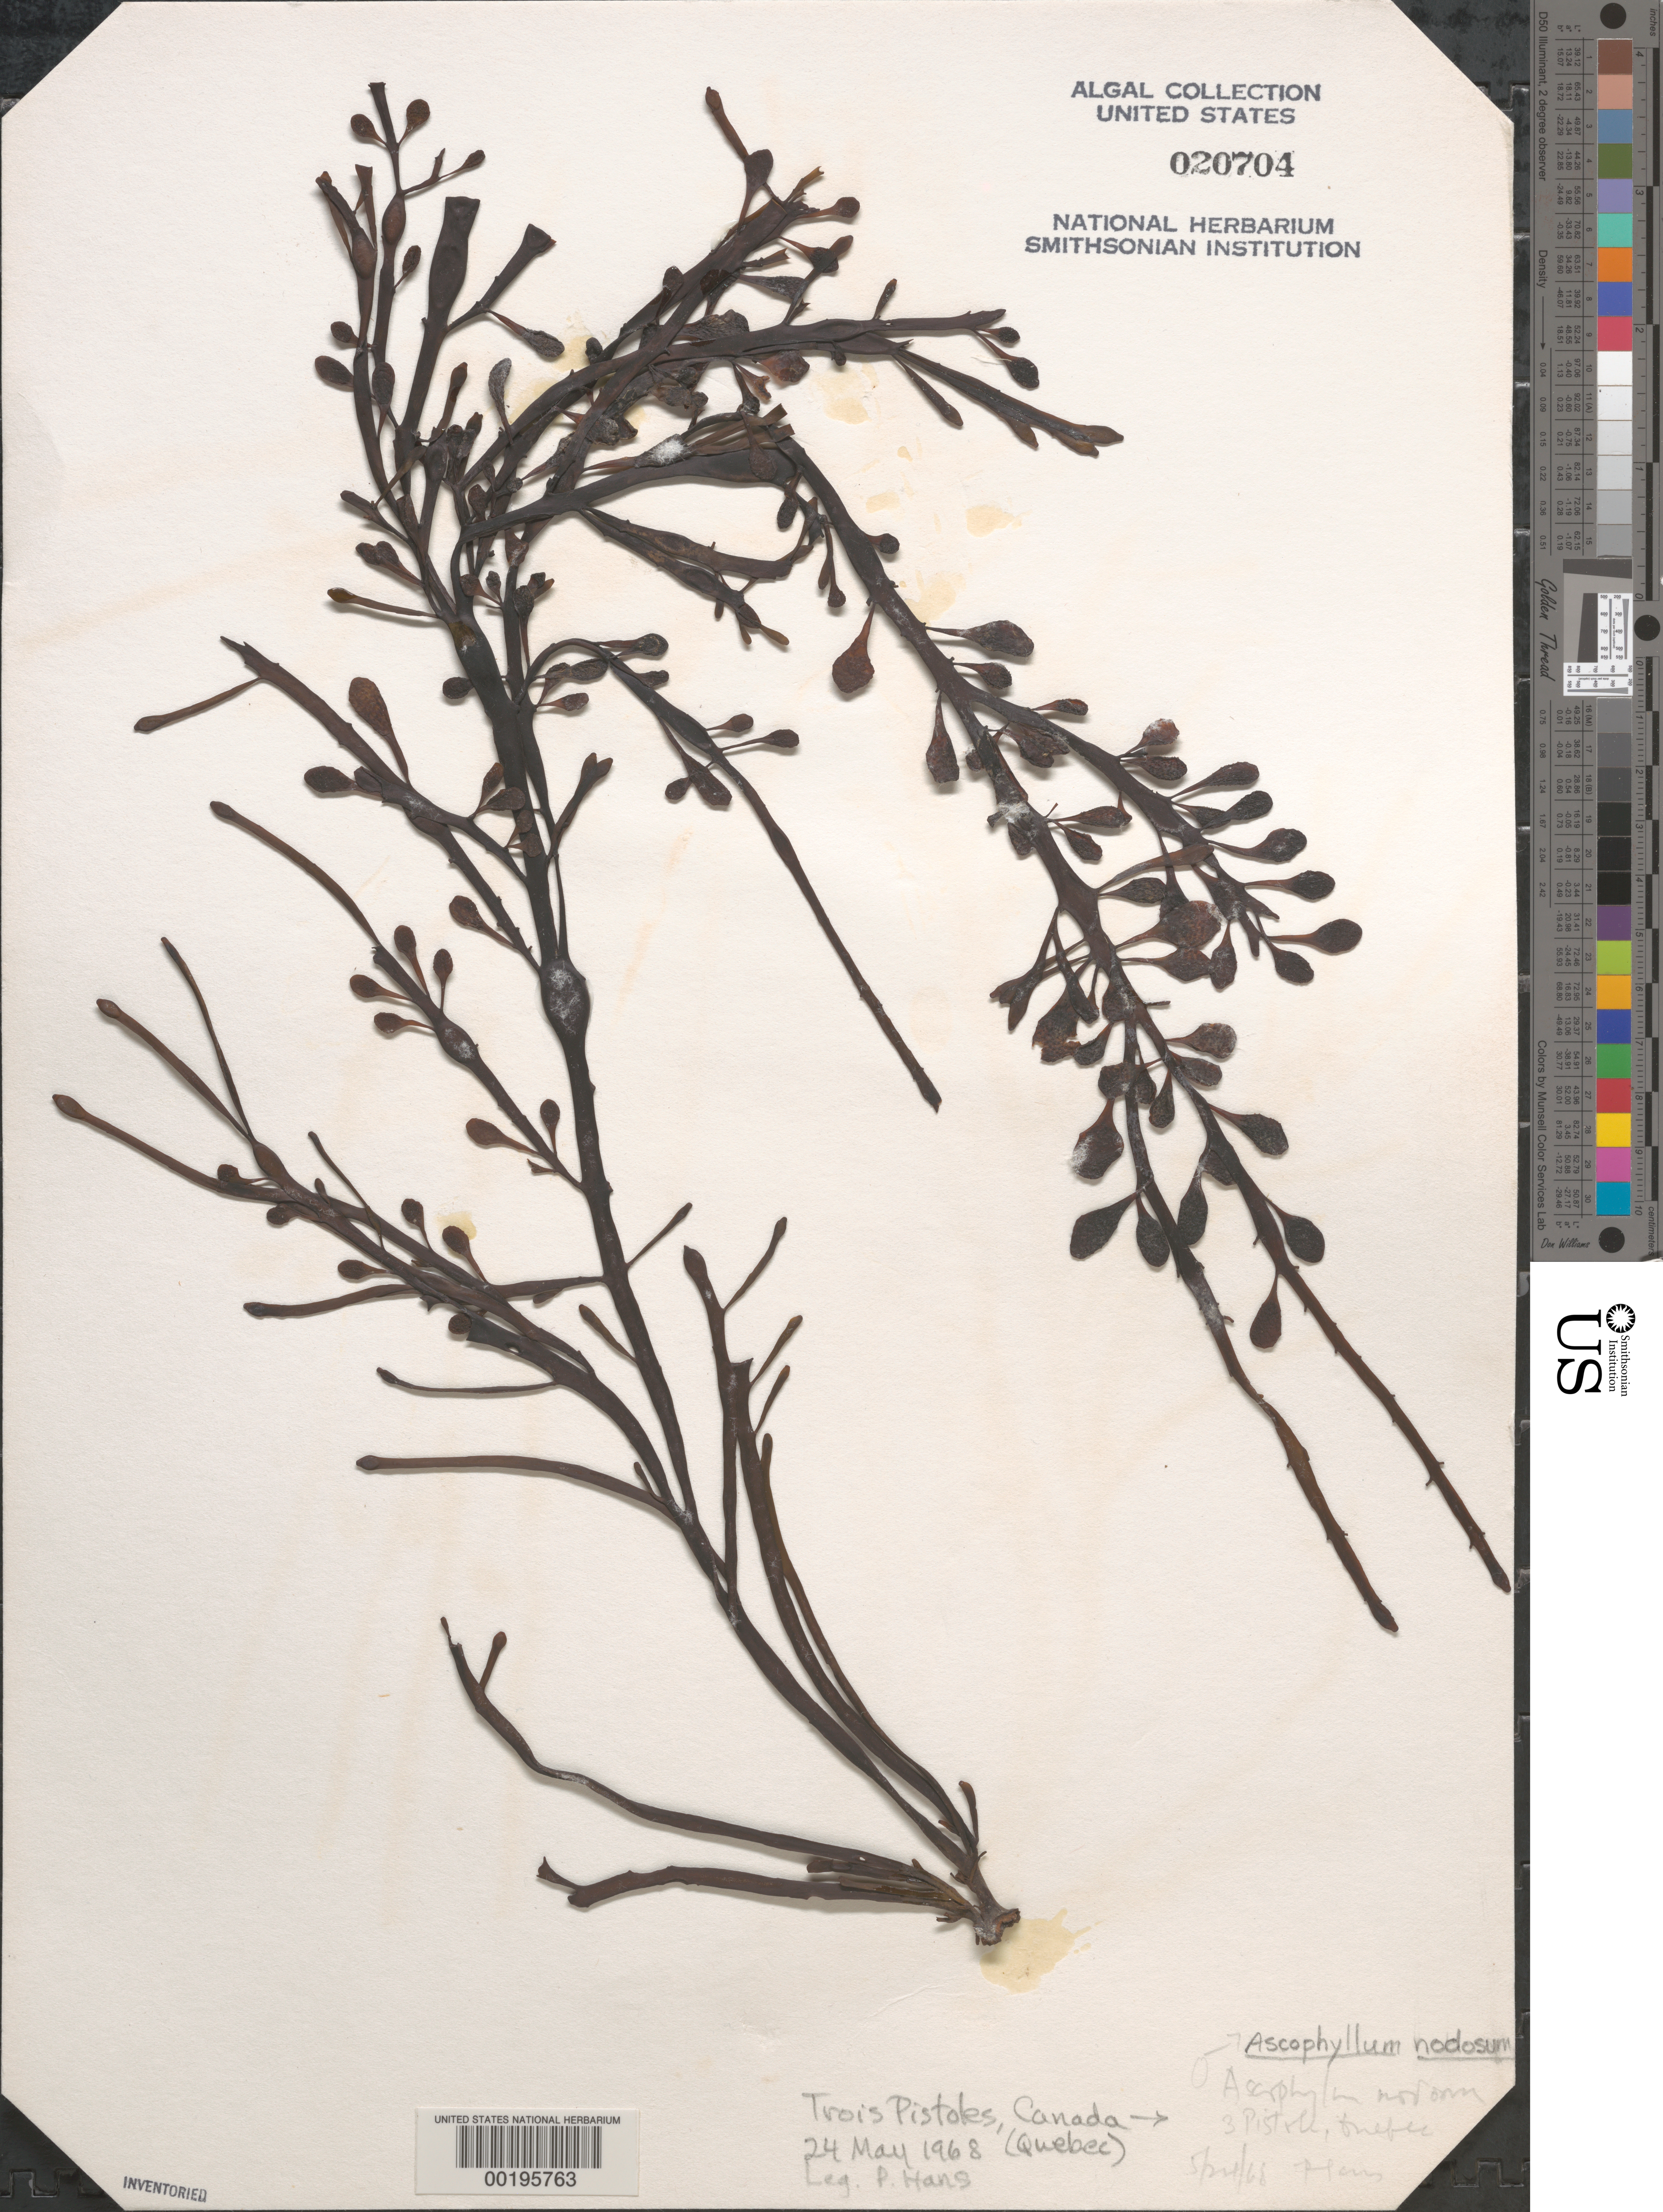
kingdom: Chromista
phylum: Ochrophyta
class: Phaeophyceae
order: Fucales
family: Fucaceae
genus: Ascophyllum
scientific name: Ascophyllum nodosum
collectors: P. Hans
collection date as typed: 24 May 1968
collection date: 1968-05-24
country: Canada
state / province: Quebec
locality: Trois pistoles, riviere du loup county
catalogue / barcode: US 20704